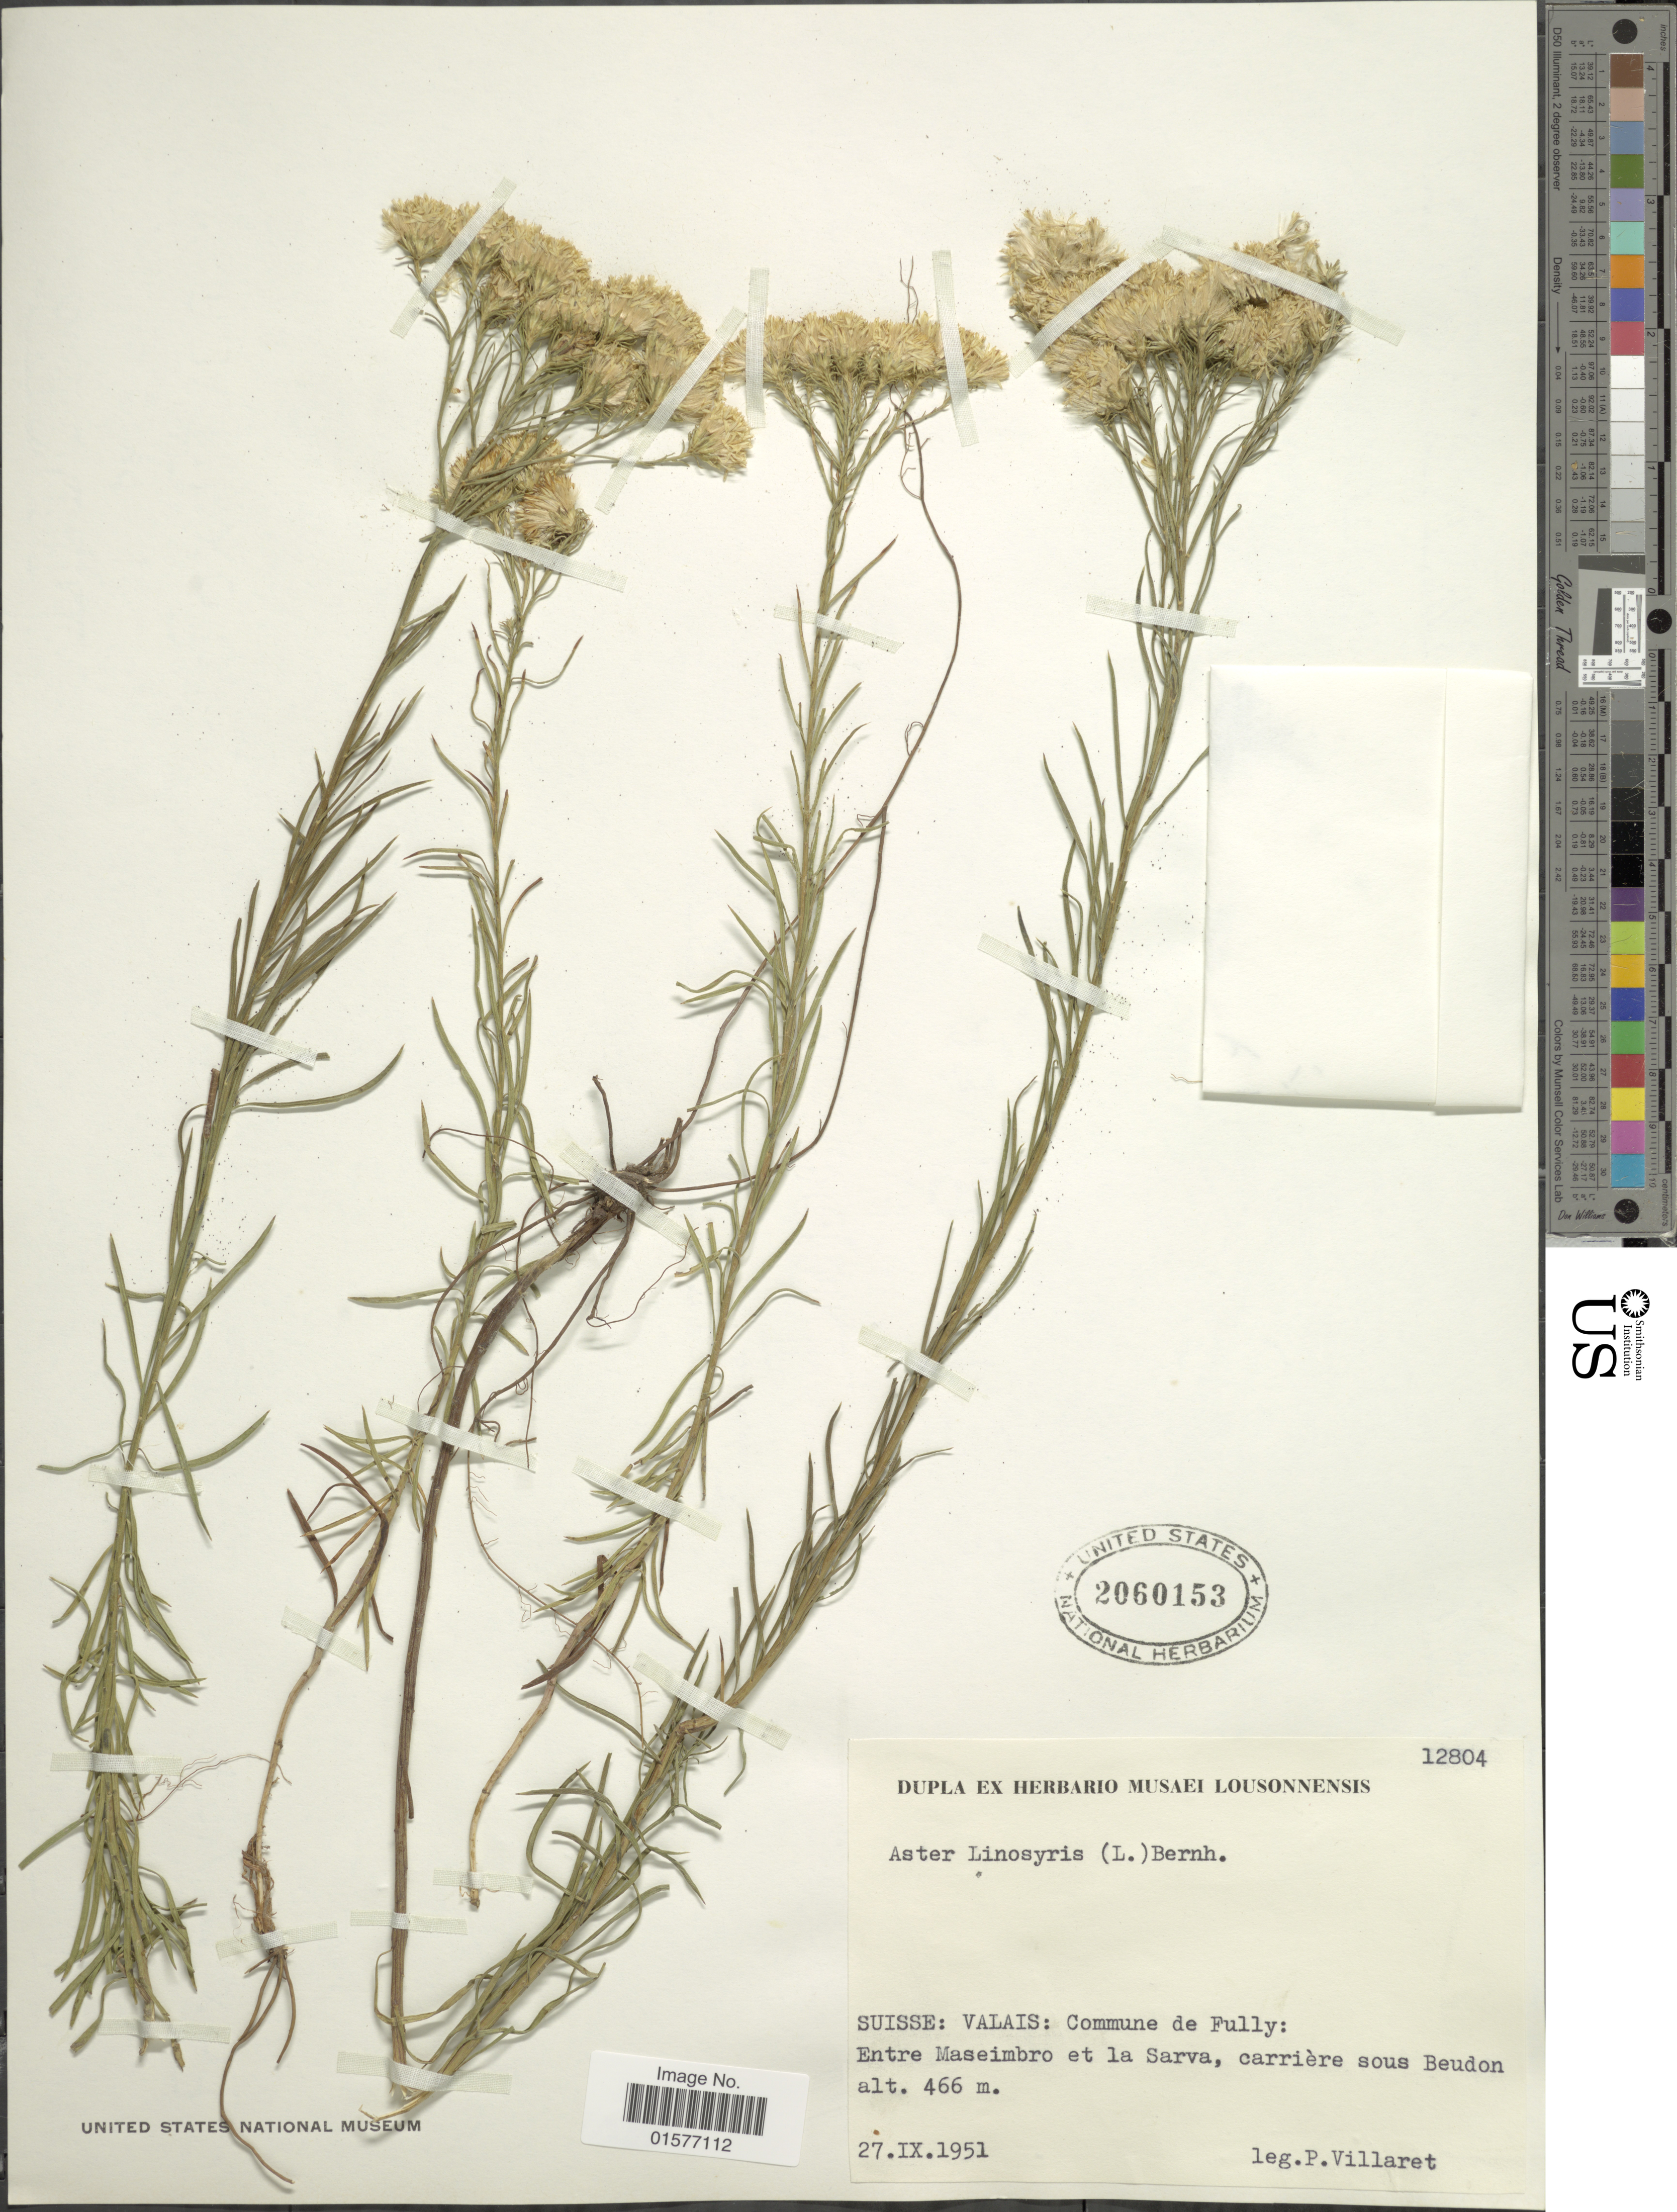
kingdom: Plantae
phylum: Tracheophyta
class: Magnoliopsida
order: Asterales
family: Asteraceae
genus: Linosyris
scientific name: Linosyris vulgaris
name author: Cass. ex Less.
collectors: P. Villaret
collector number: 12804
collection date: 1951-09-27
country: Switzerland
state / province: Valais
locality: Suisse: Valais: Commune de Fully: Entre Maseimbro et la Sarva, carriere sous Beudon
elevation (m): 466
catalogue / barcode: US 2060153